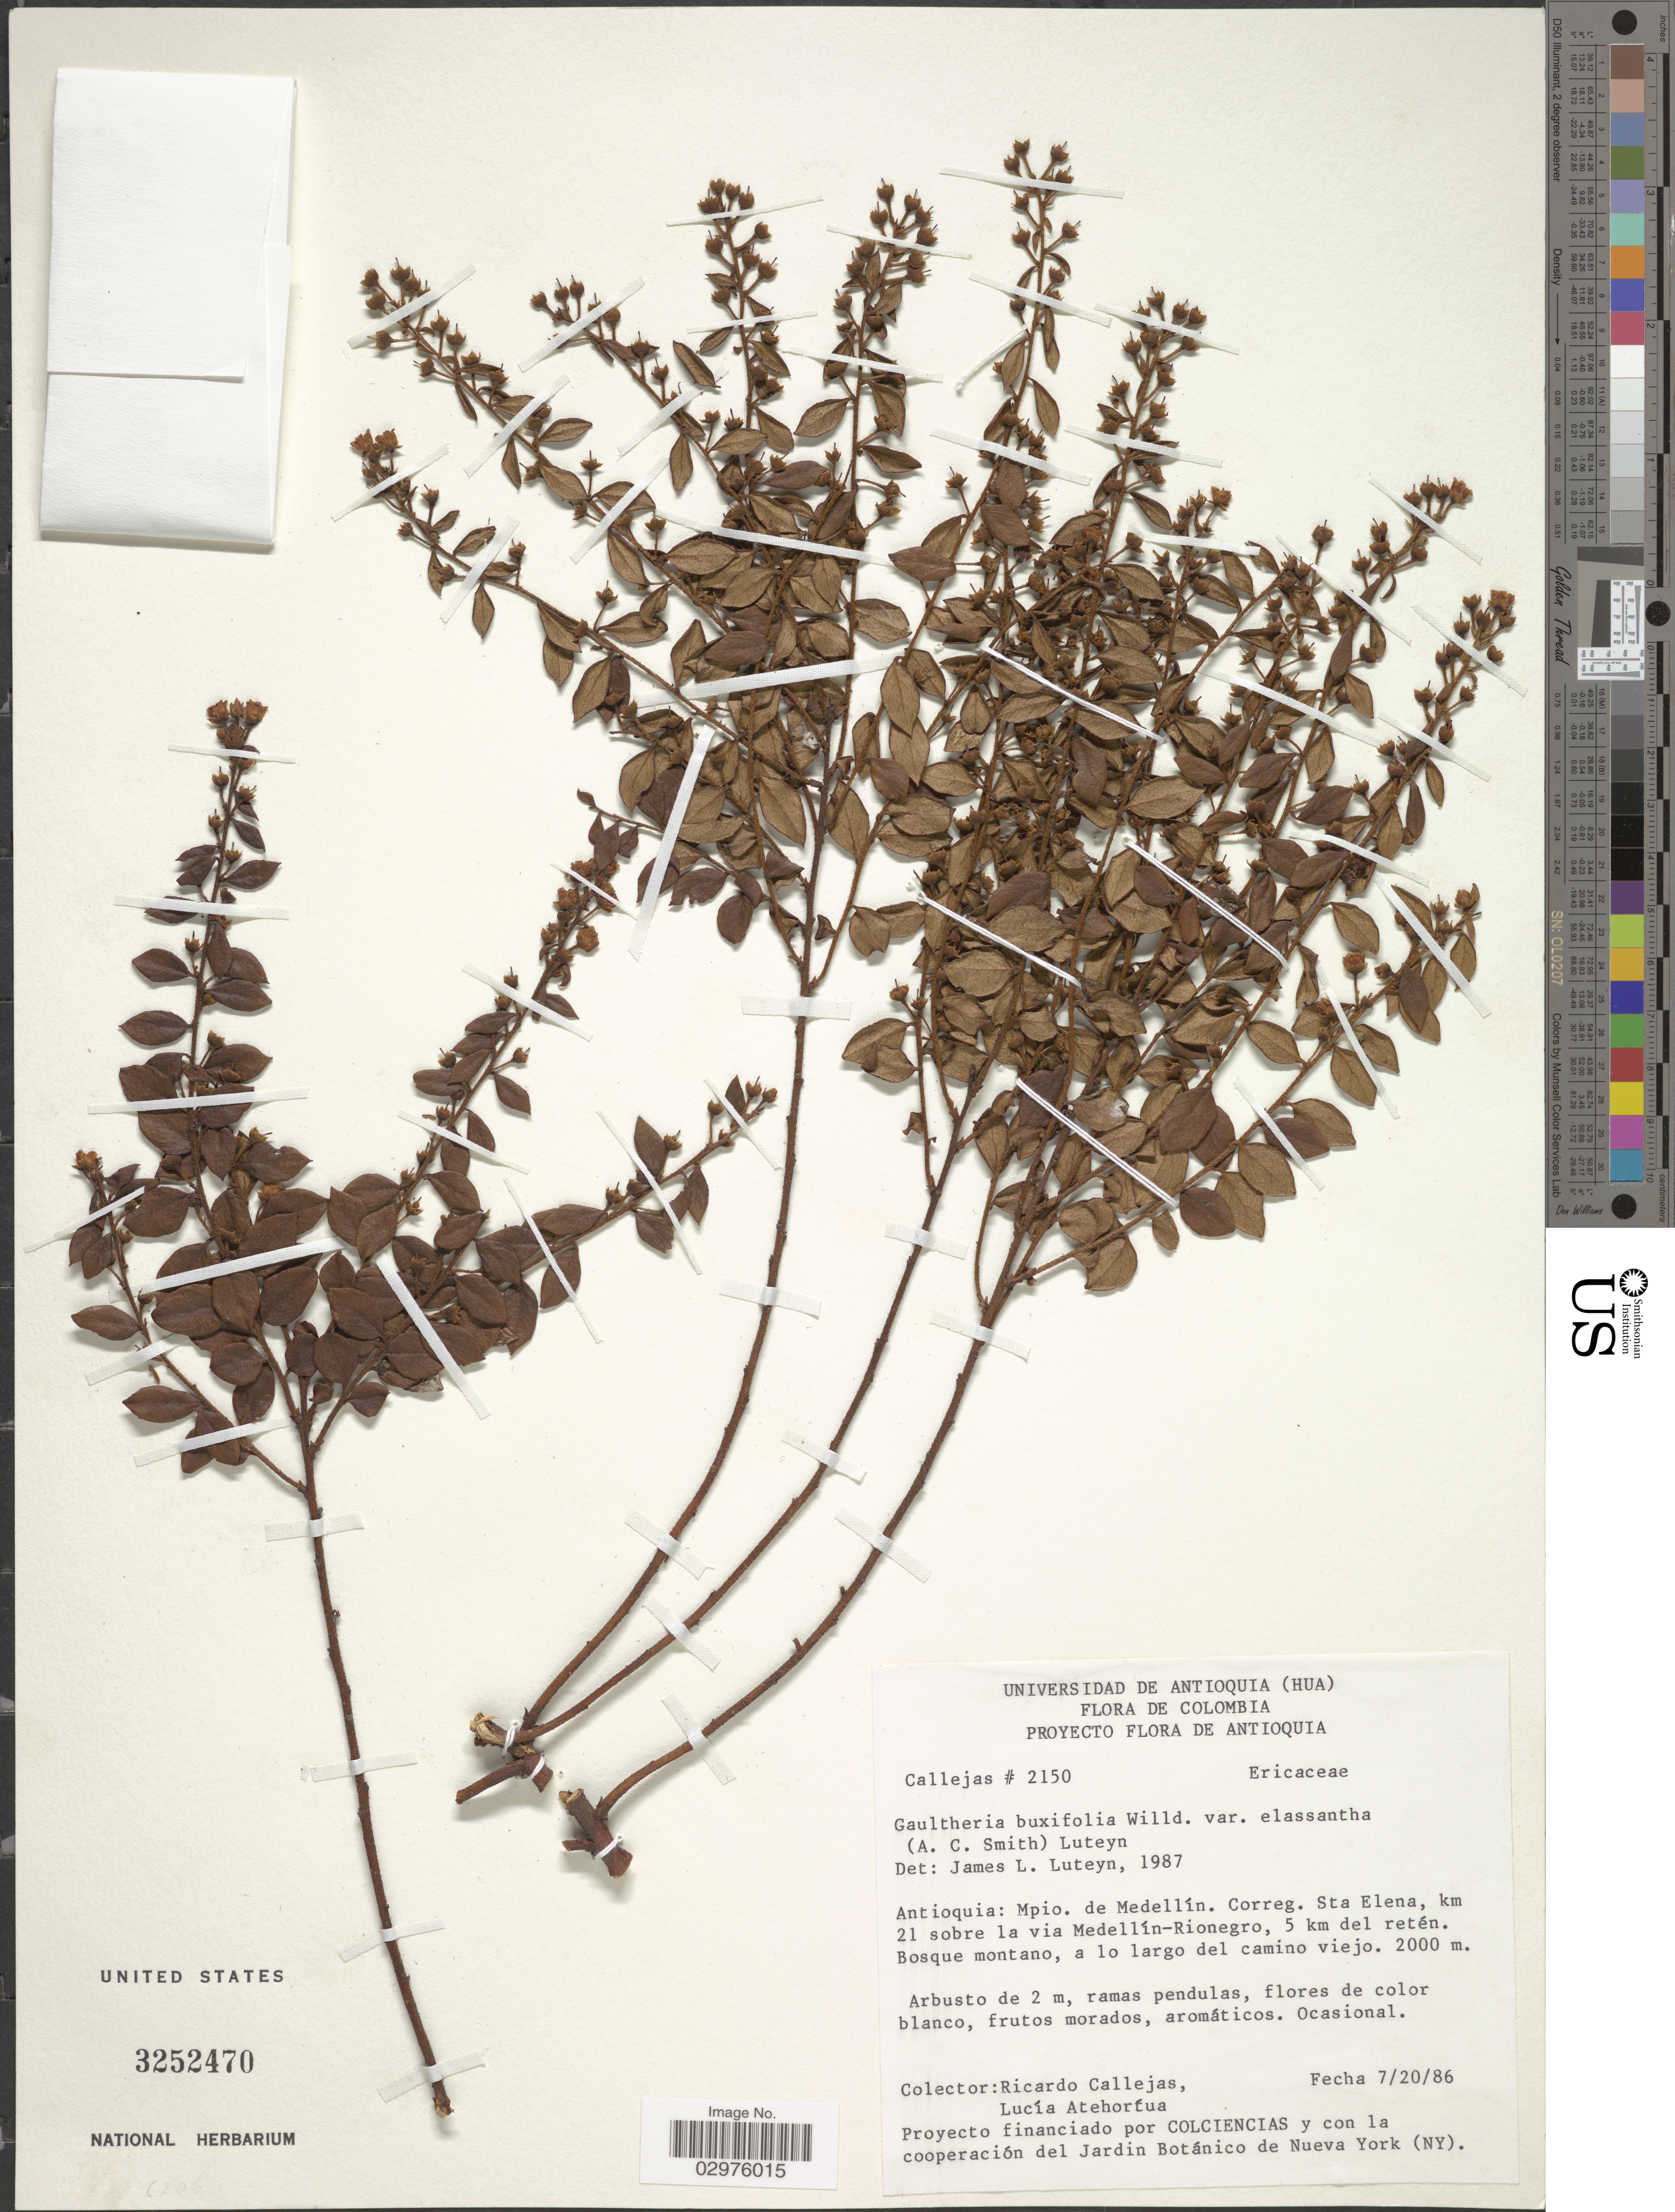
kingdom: Plantae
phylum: Tracheophyta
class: Magnoliopsida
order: Ericales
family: Ericaceae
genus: Gaultheria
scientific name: Gaultheria buxifolia var. elassantha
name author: (A.C. Sm.) Luteyn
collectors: R. Callejas & L. Atehortúa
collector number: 2150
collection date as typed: Transcribed d/m/y: 20/7/86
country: Colombia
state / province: Antioquia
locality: Antioquia: Mpio. de Medellín. Correg. Sta Elena, km 21 sobre la via Medellín-Rionegro, 5 km del retén.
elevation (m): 2000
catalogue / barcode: US 3252470